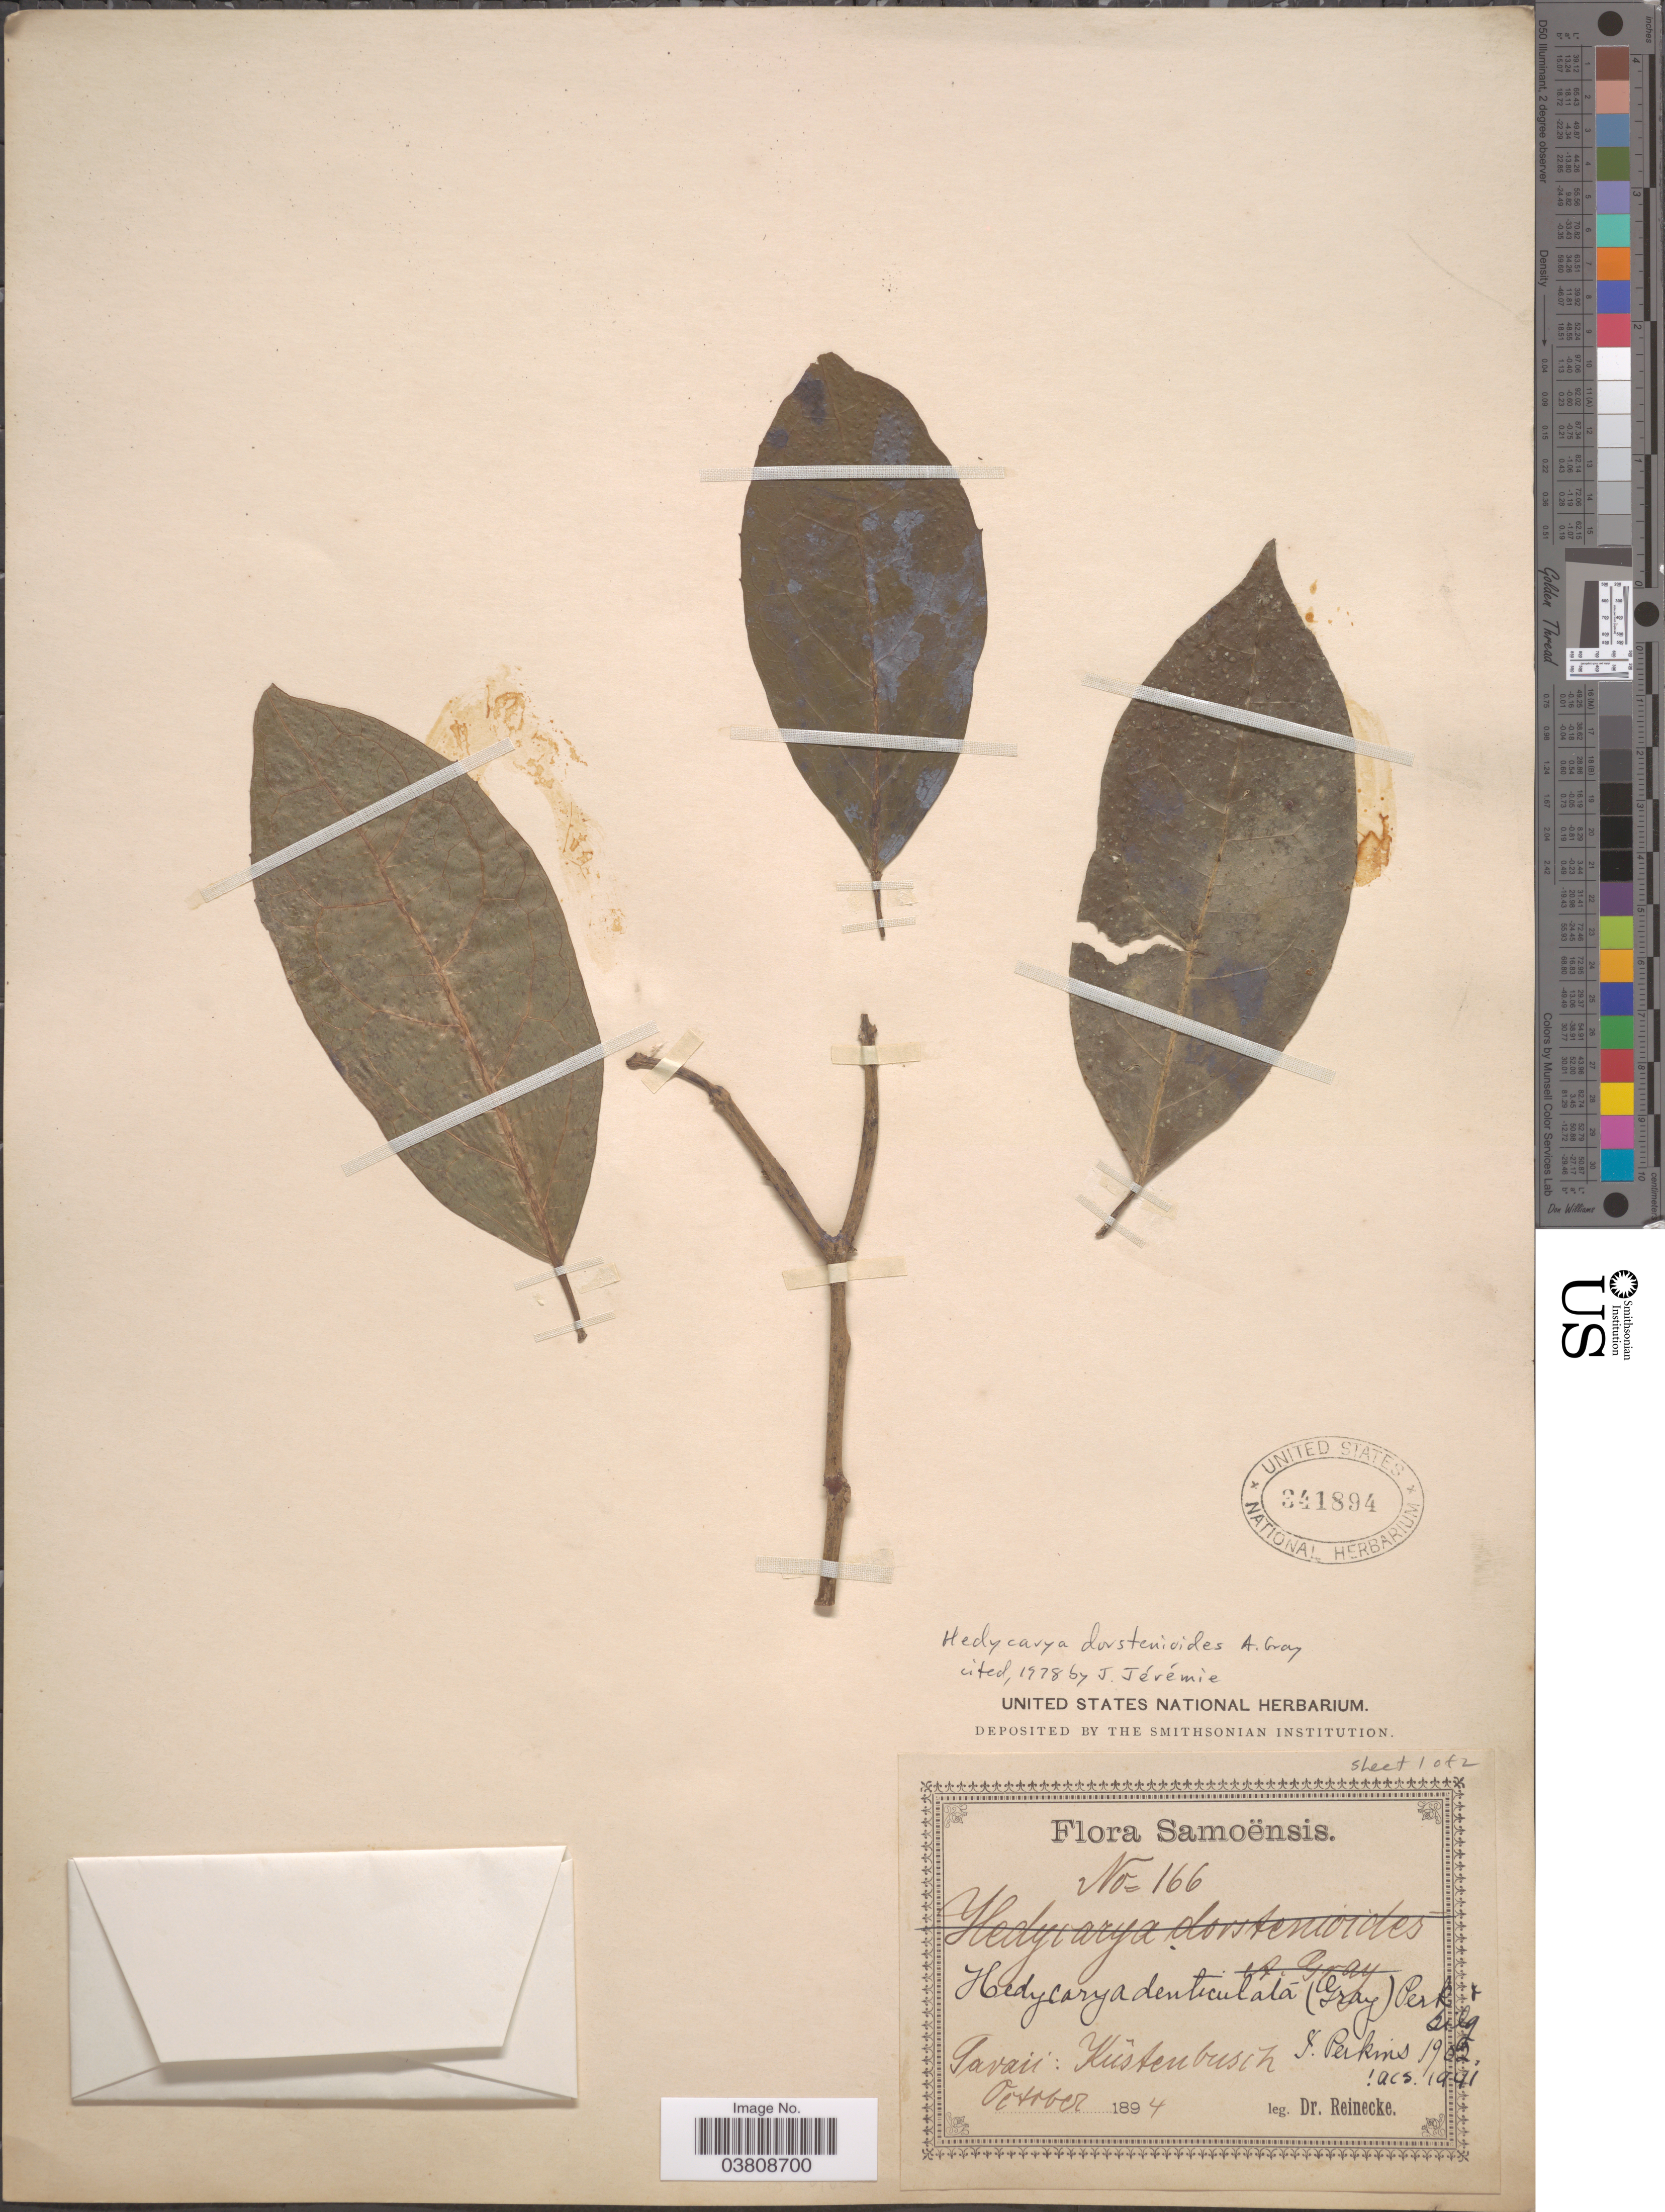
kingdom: Plantae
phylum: Tracheophyta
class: Magnoliopsida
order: Laurales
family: Monimiaceae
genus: Hedycarya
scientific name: Hedycarya dorstenioides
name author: A. Gray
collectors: -- Reinecke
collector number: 166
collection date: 1894-10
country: Samoa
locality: Savaii: Kûstenbusch.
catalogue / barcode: US 341894